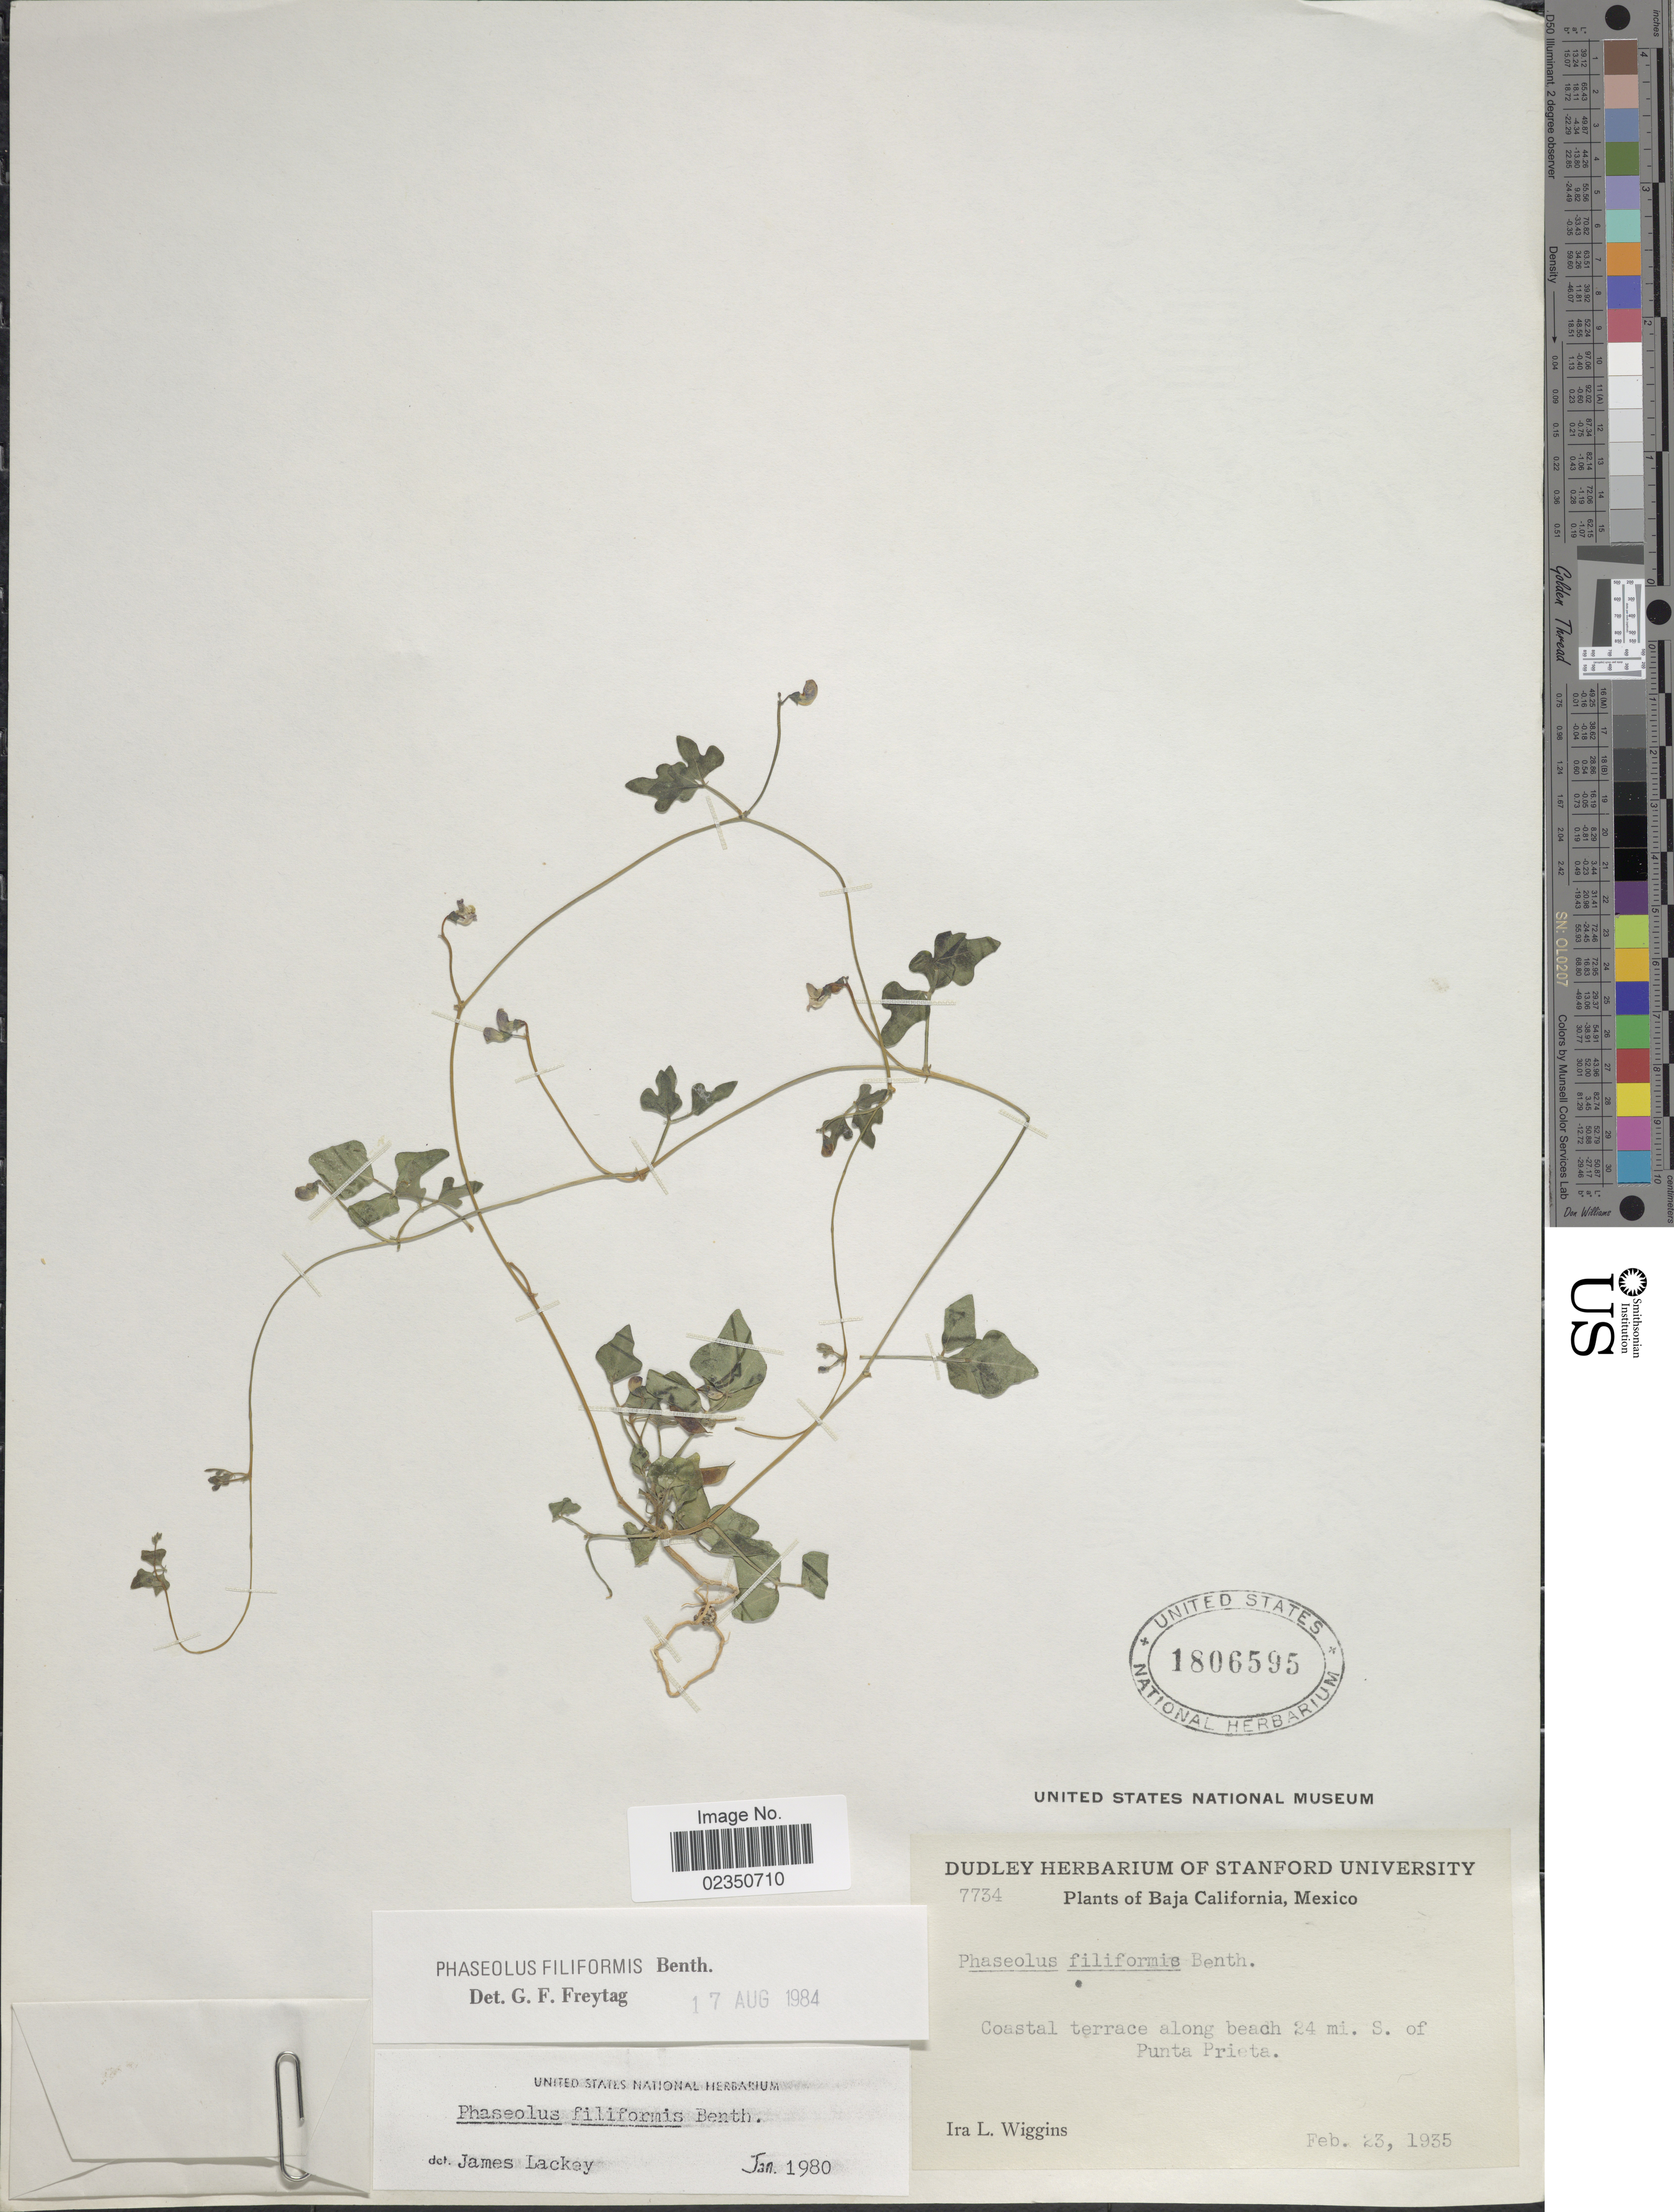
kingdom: Plantae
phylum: Tracheophyta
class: Magnoliopsida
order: Fabales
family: Fabaceae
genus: Phaseolus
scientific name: Phaseolus filiformis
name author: Benth.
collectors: I. L. Wiggins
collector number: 7734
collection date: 1935-02-23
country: Mexico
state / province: Baja California Norte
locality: Coastal terrace along beach, 24 mi. S. of Punta Prieta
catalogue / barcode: US 1806595